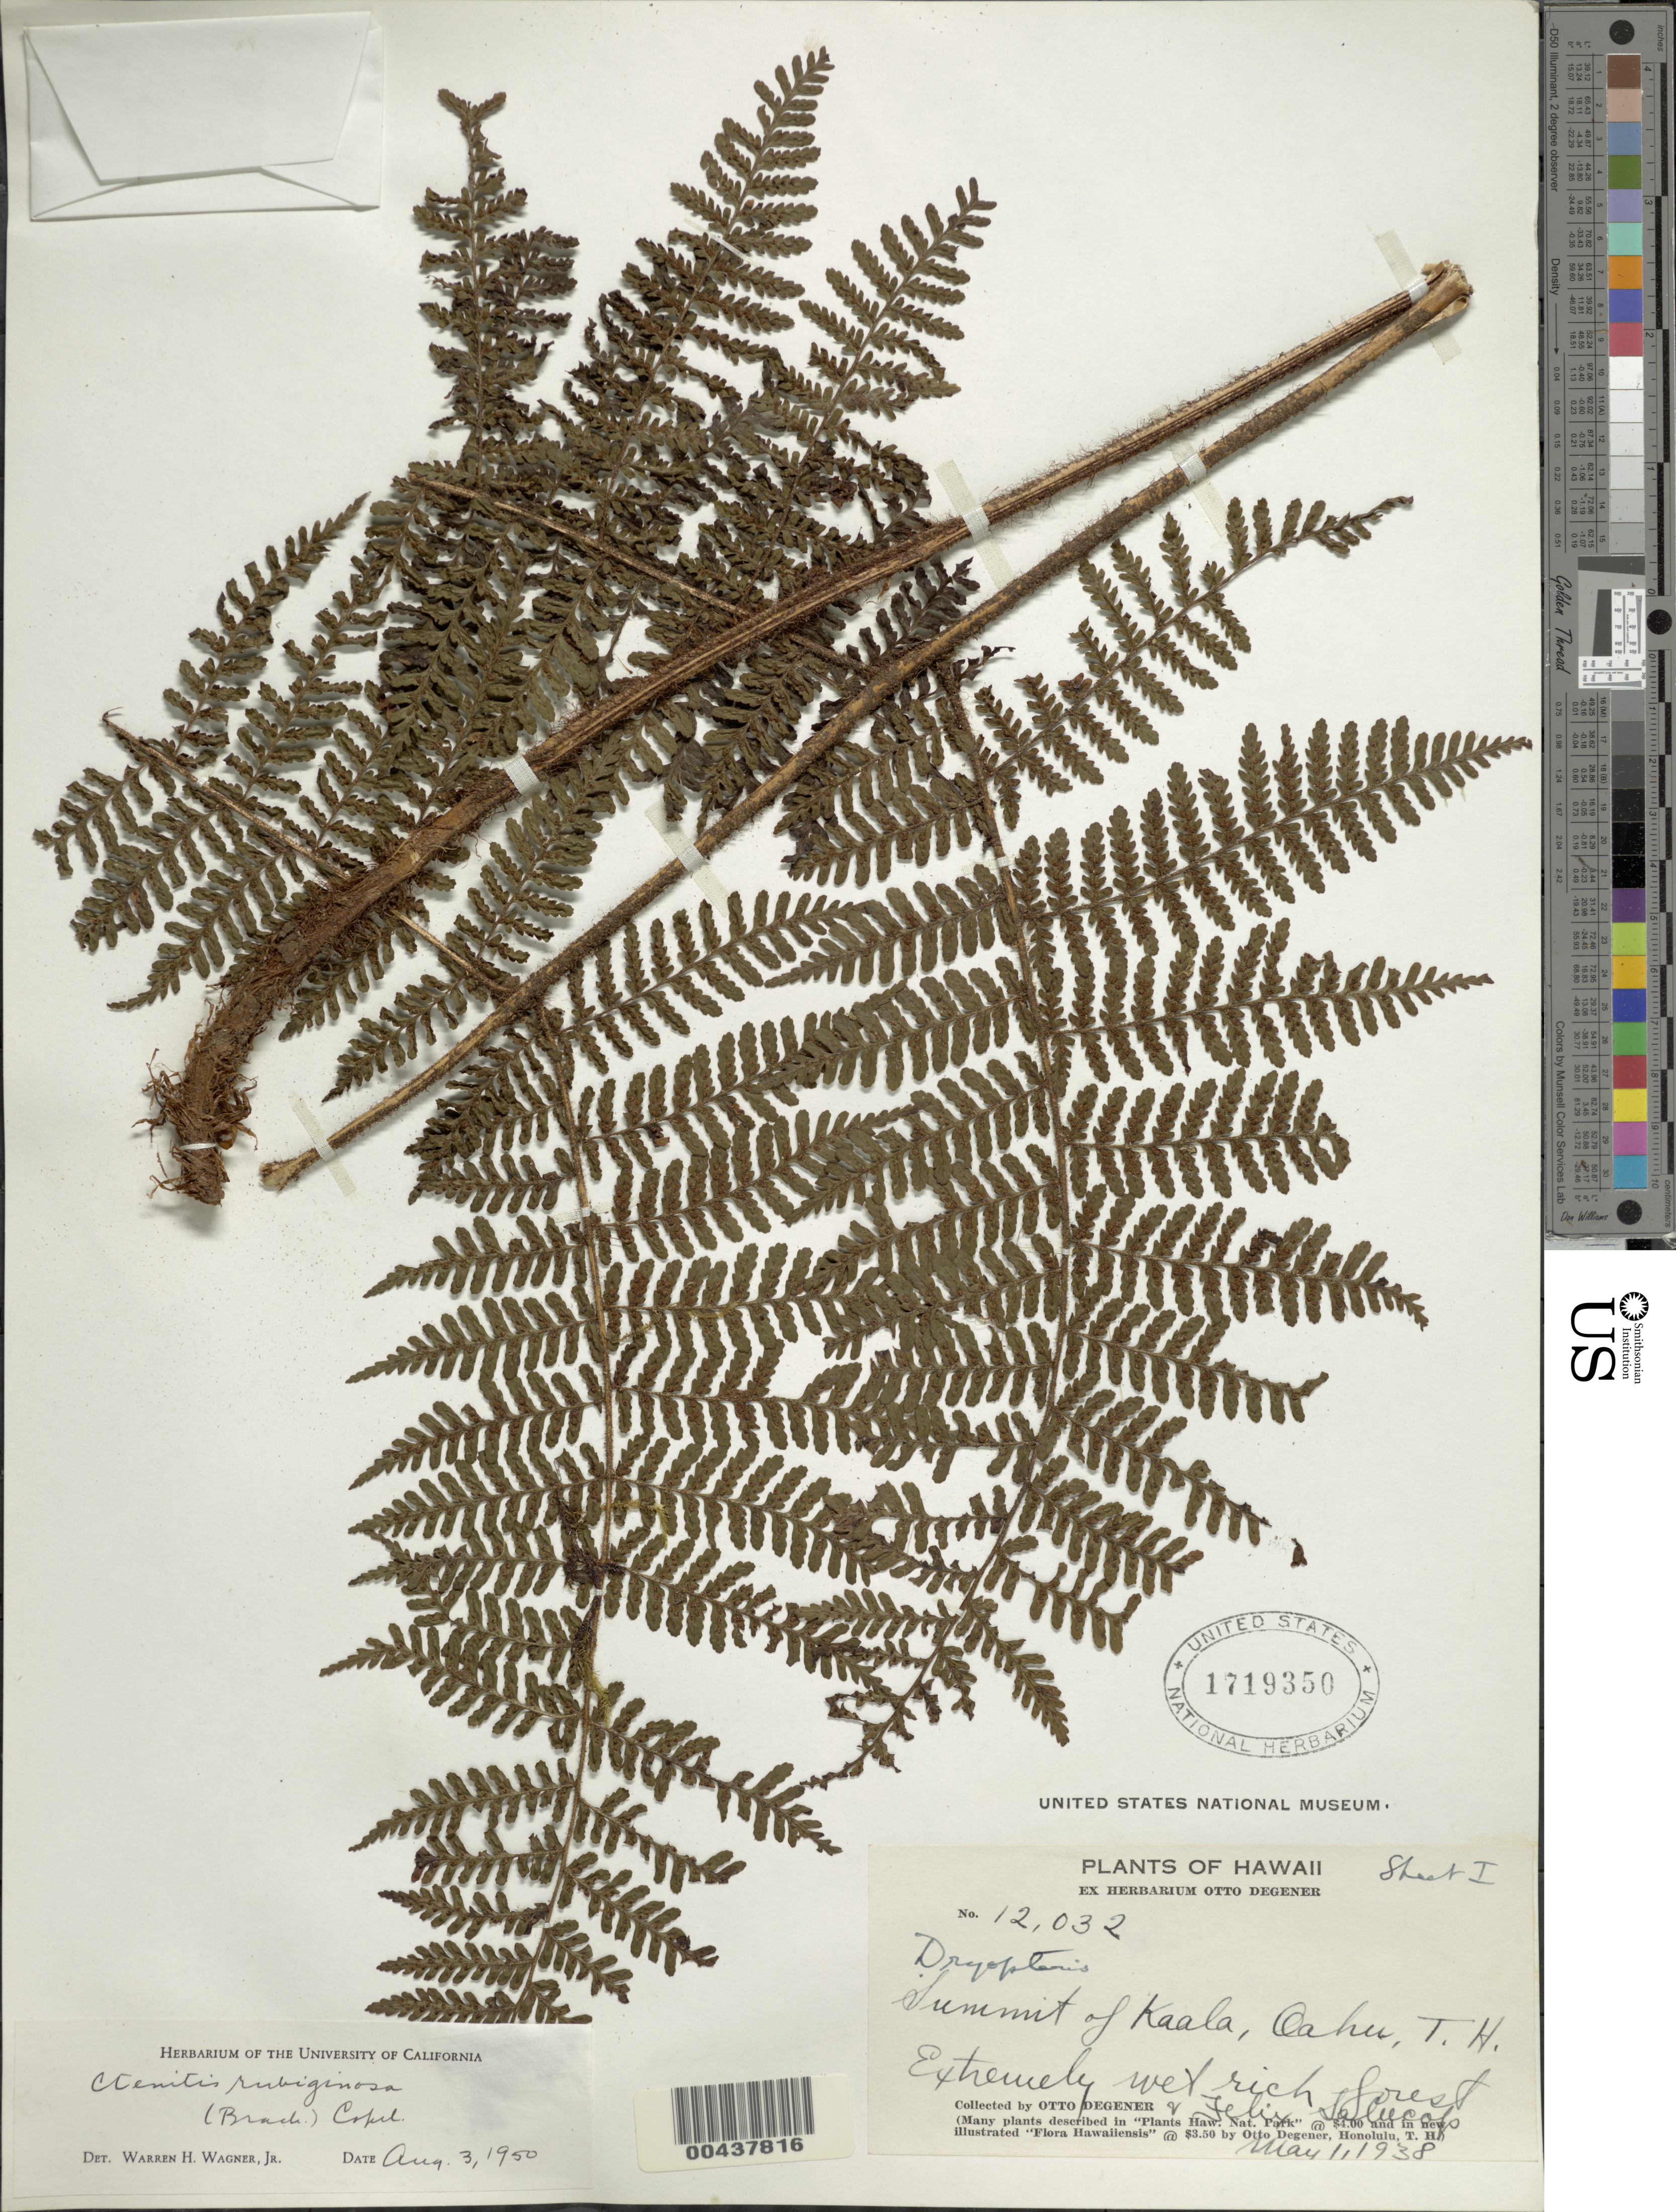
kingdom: Plantae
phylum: Tracheophyta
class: Polypodiopsida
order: Polypodiales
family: Dryopteridaceae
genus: Dryopteris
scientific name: Dryopteris rubiginosa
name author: (Brack.) Kuntze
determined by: Wagner, W. H.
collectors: O. Degener & F. Salucop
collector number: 12032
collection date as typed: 1 May 1938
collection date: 1938-05-01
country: United States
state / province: Hawaii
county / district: Honolulu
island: Oahu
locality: Summit of Kaala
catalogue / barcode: US 1719350